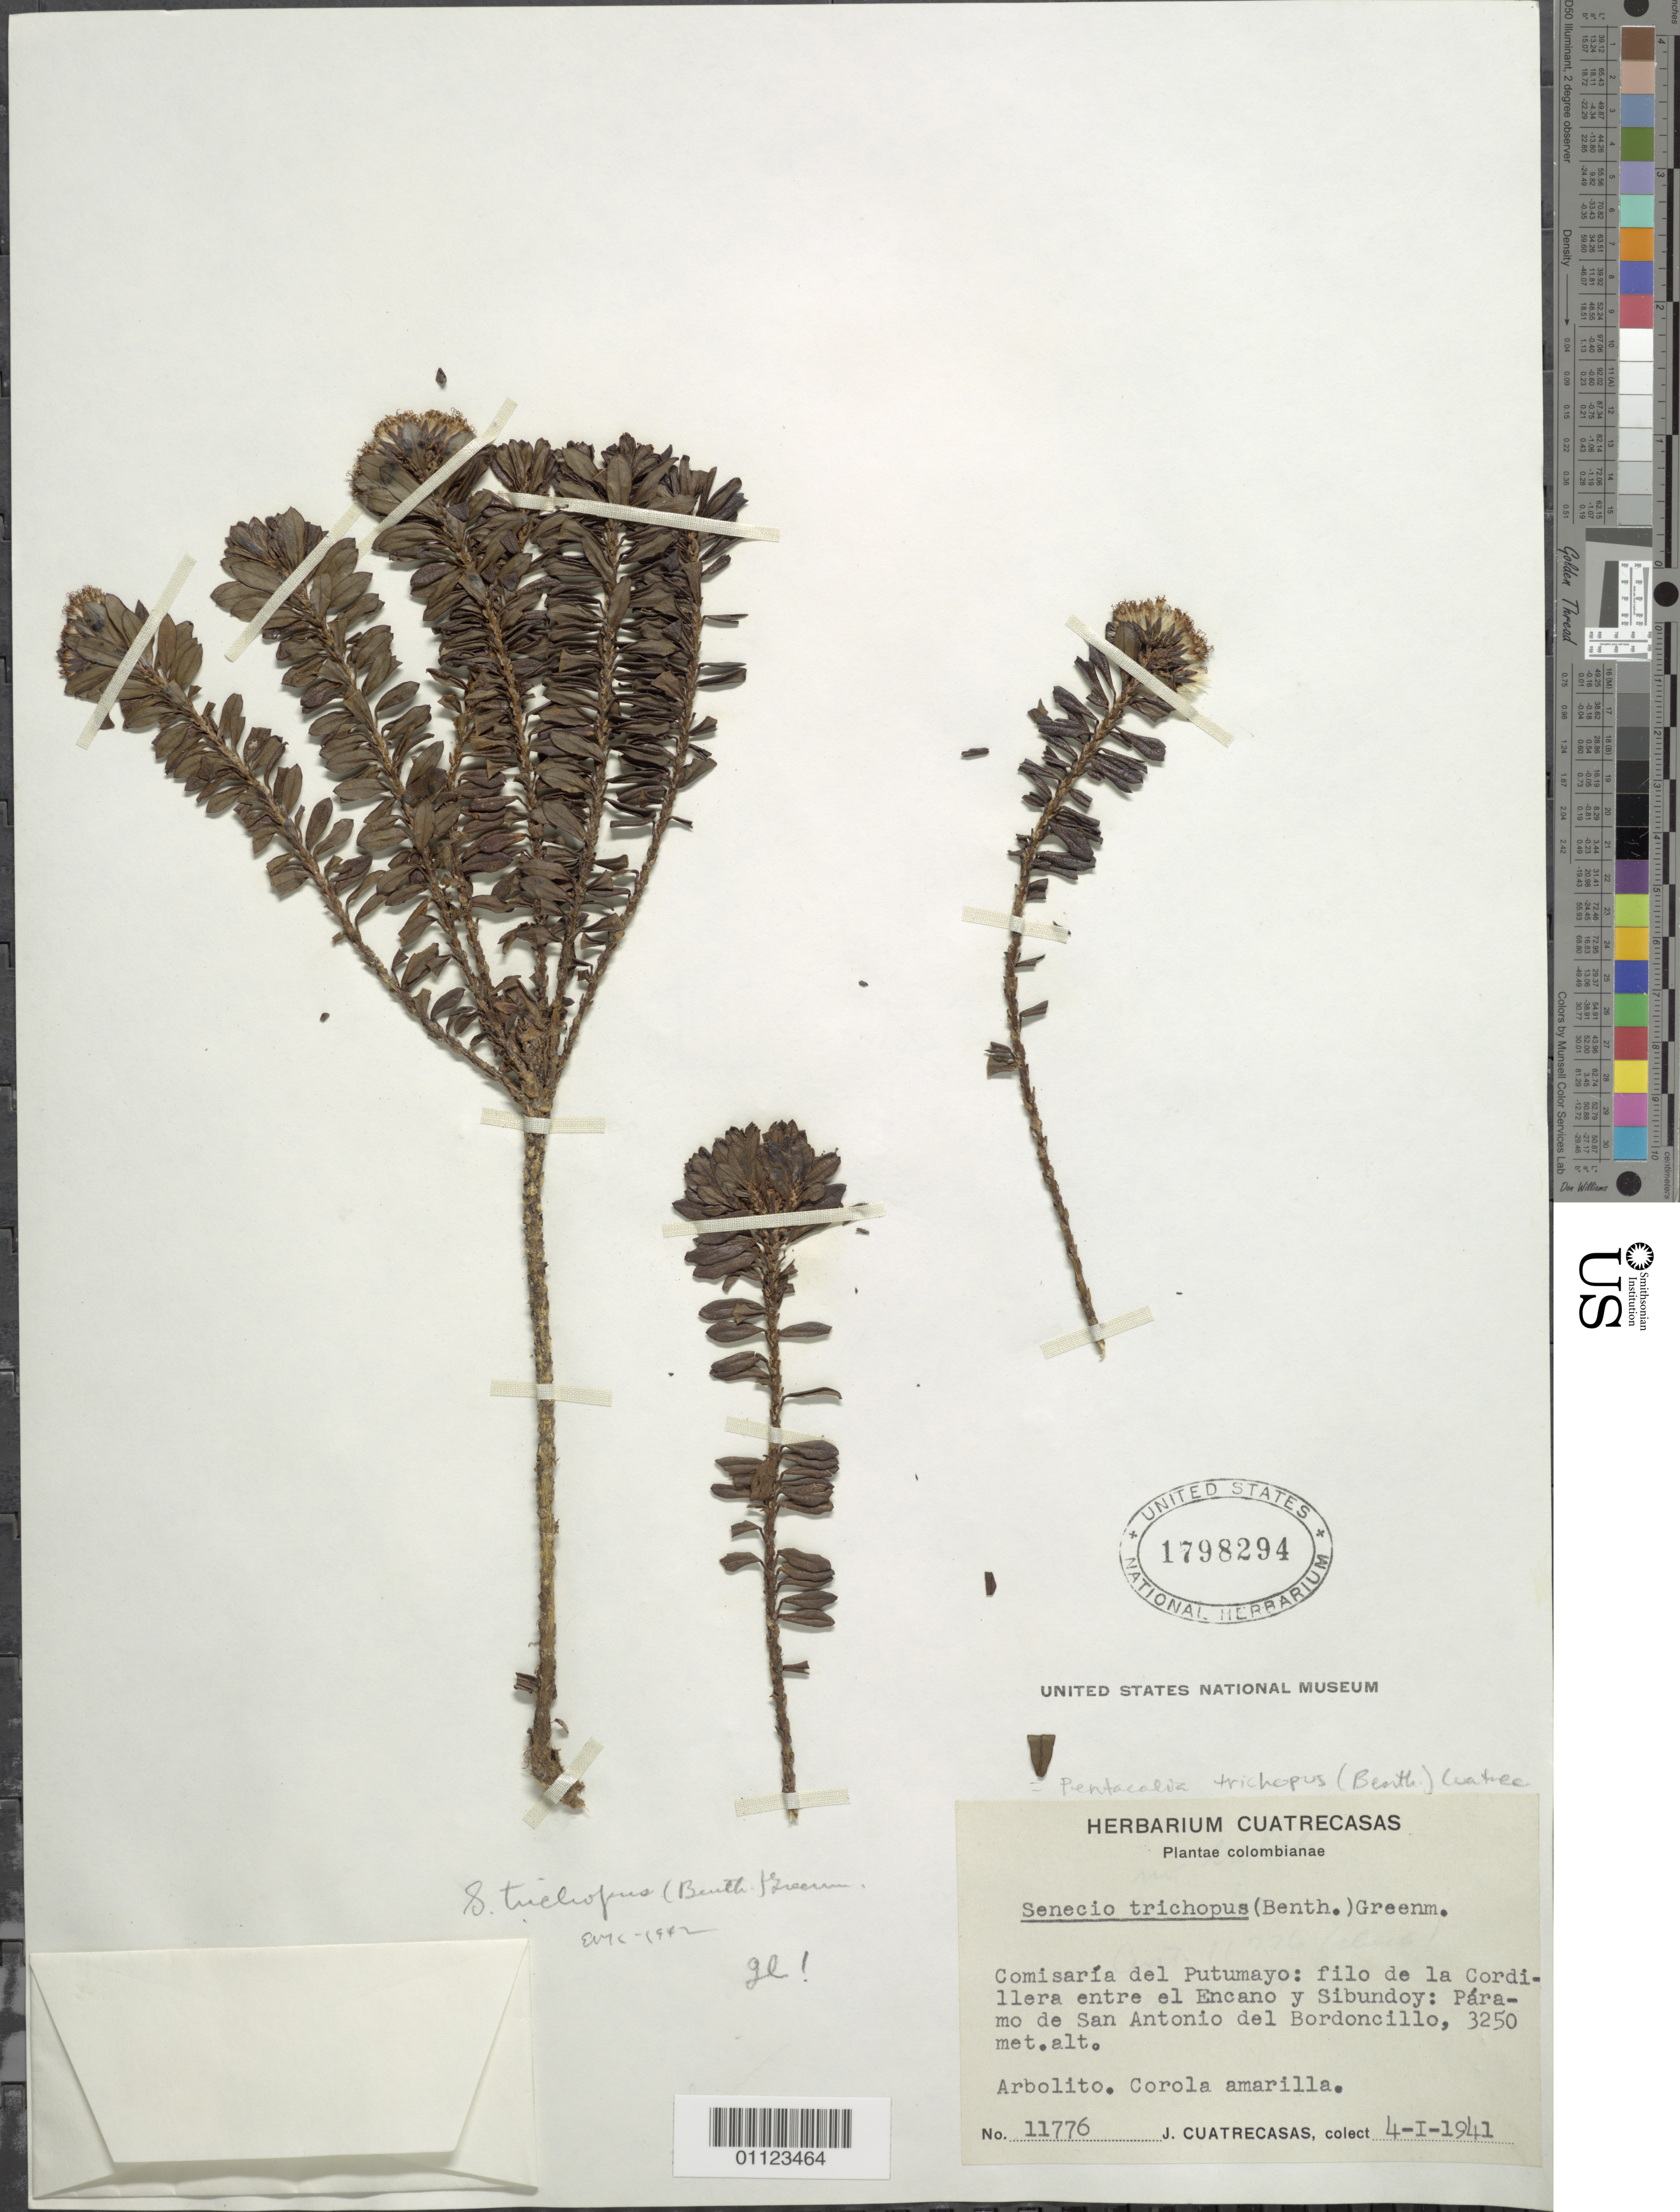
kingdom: Plantae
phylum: Tracheophyta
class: Magnoliopsida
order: Asterales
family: Asteraceae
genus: Pentacalia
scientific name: Pentacalia trichopus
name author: (Benth.) Cuatrec.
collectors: J. Cuatrecasas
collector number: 11776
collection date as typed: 04 Jan 1941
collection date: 1941-01-04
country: Colombia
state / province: Putumayo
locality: Alta Cuenca de Rio Putumayo, Filo de Cordillera entre El Encaño & Sibundoy, Paramo de San Antonia del Bordoncillo.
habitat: paramo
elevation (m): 3250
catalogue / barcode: US 1798294